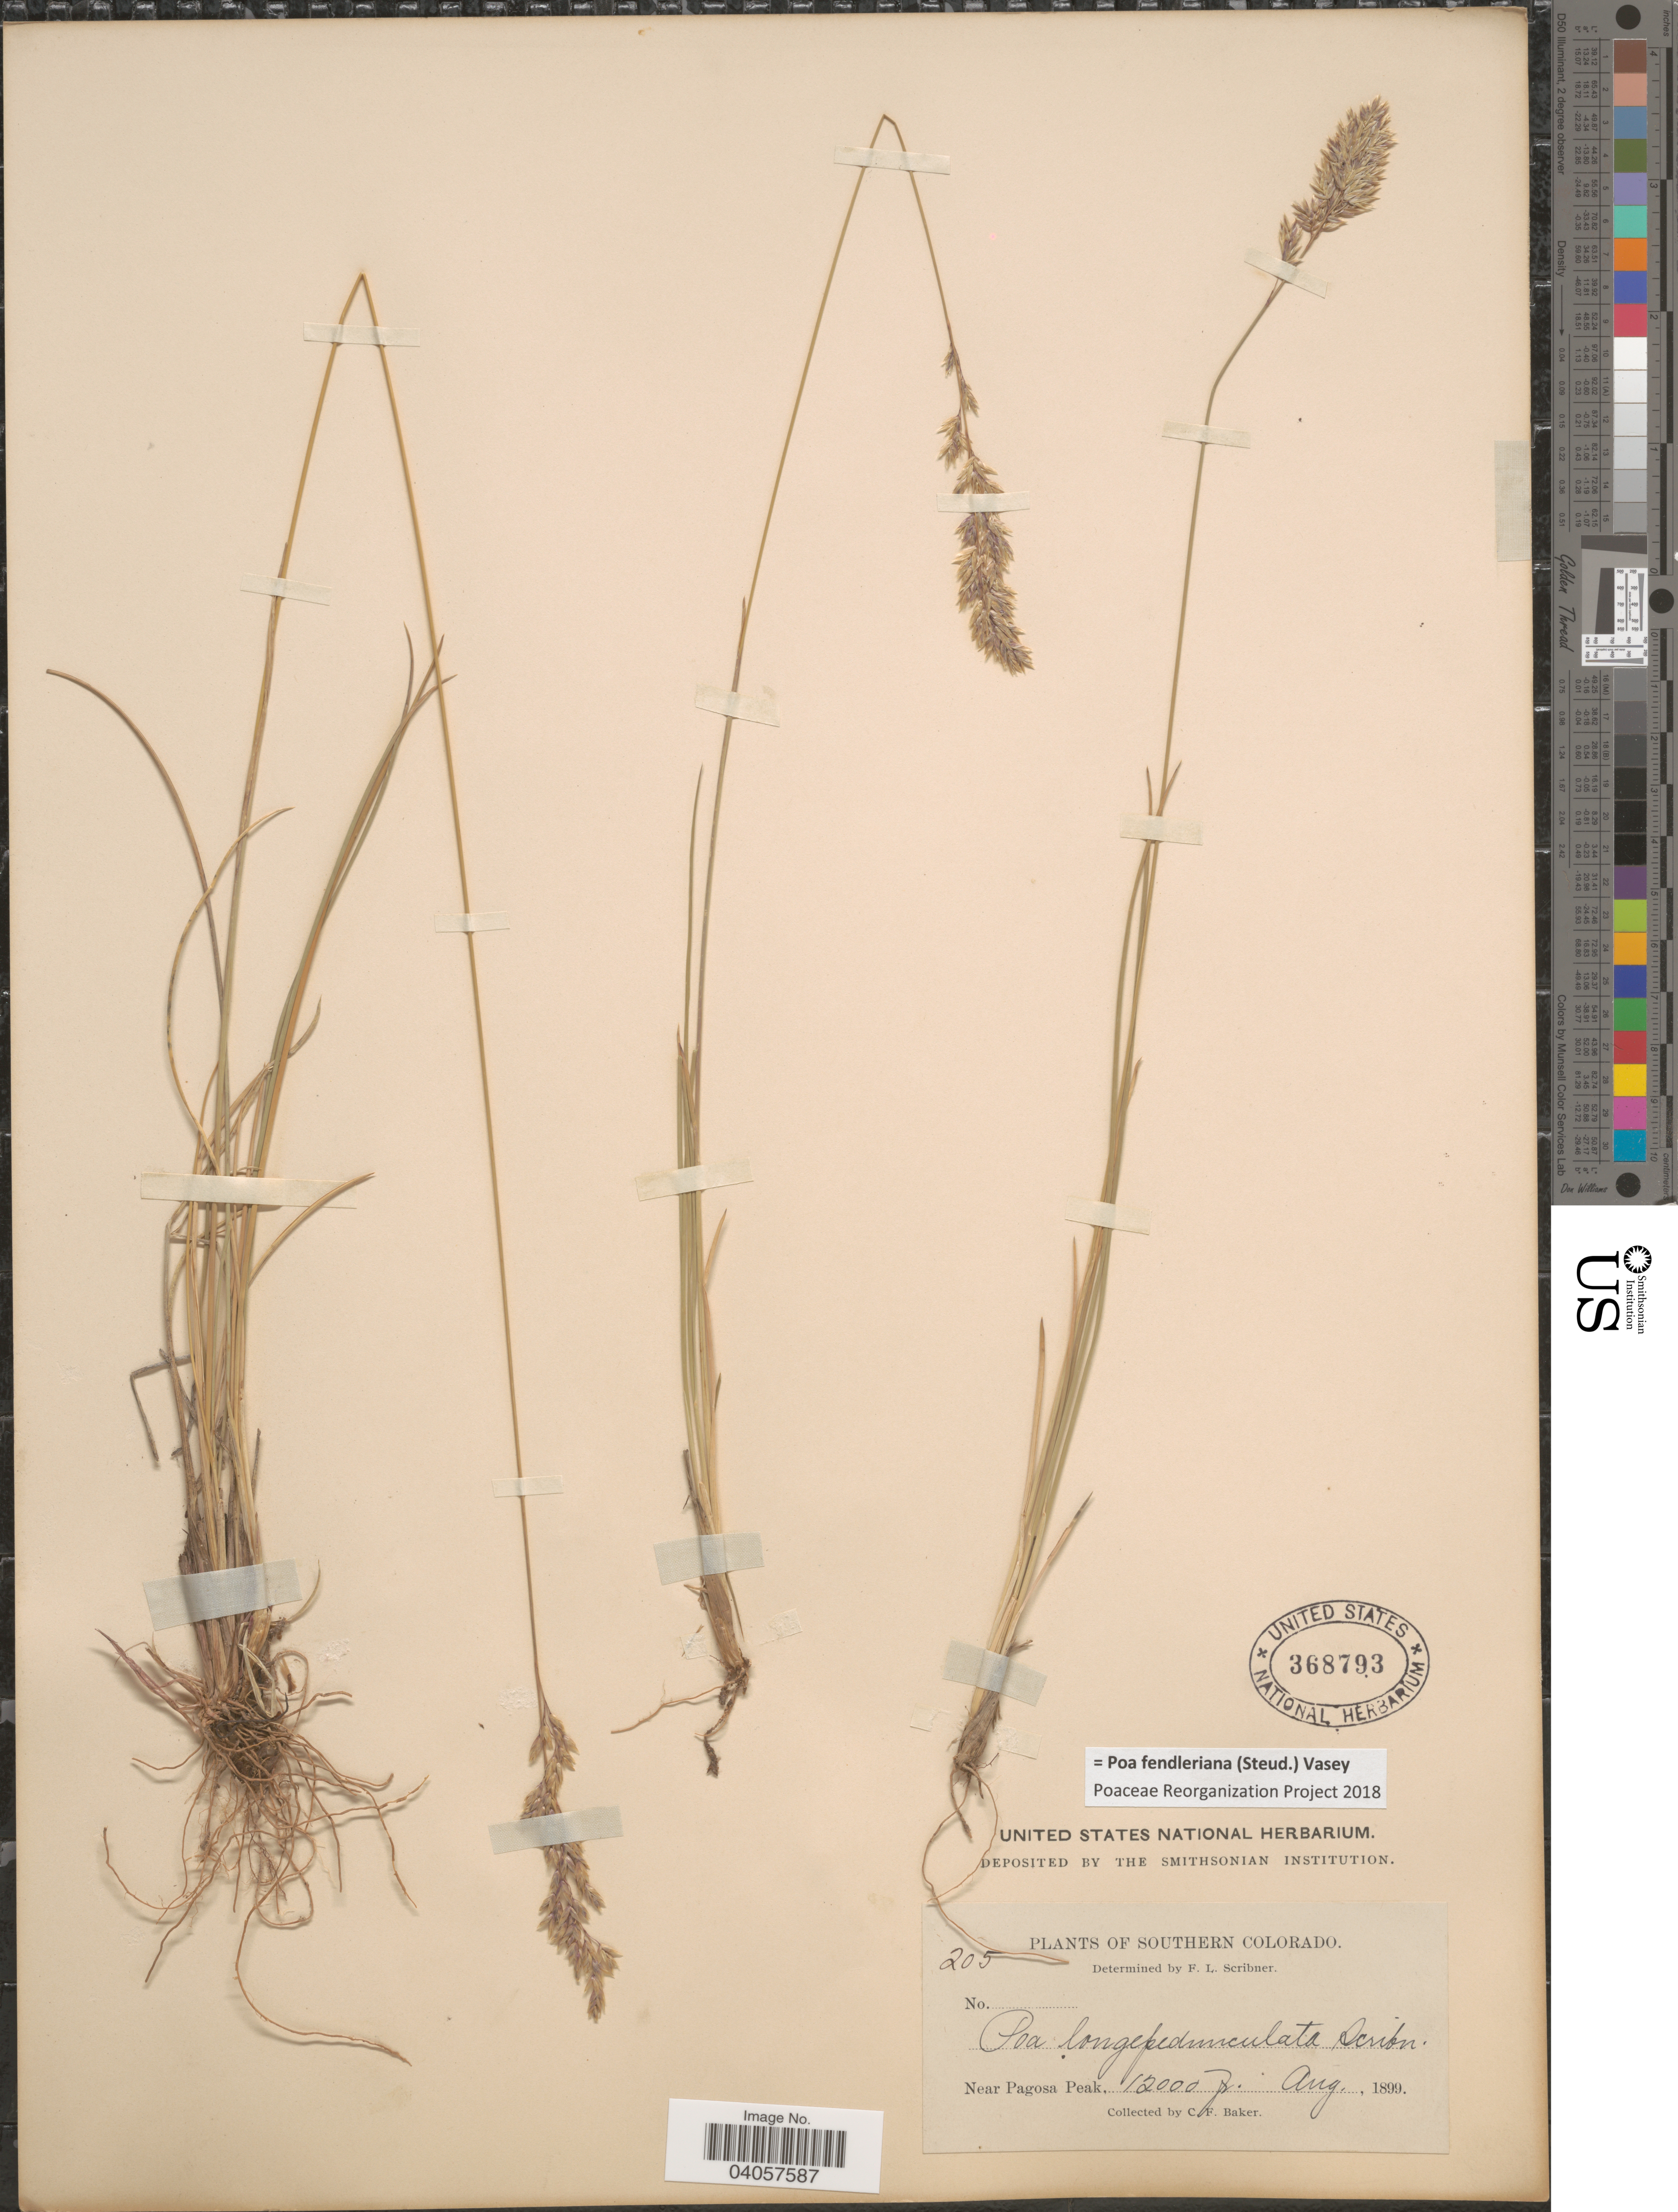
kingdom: Plantae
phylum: Tracheophyta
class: Liliopsida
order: Poales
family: Poaceae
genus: Poa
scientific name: Poa fendleriana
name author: (Steud.) Vasey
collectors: C. F. Baker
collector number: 205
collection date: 1899-08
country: United States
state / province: Colorado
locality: Southern Colorado. Near Pagosa Peak.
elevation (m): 3658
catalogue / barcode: US 368793